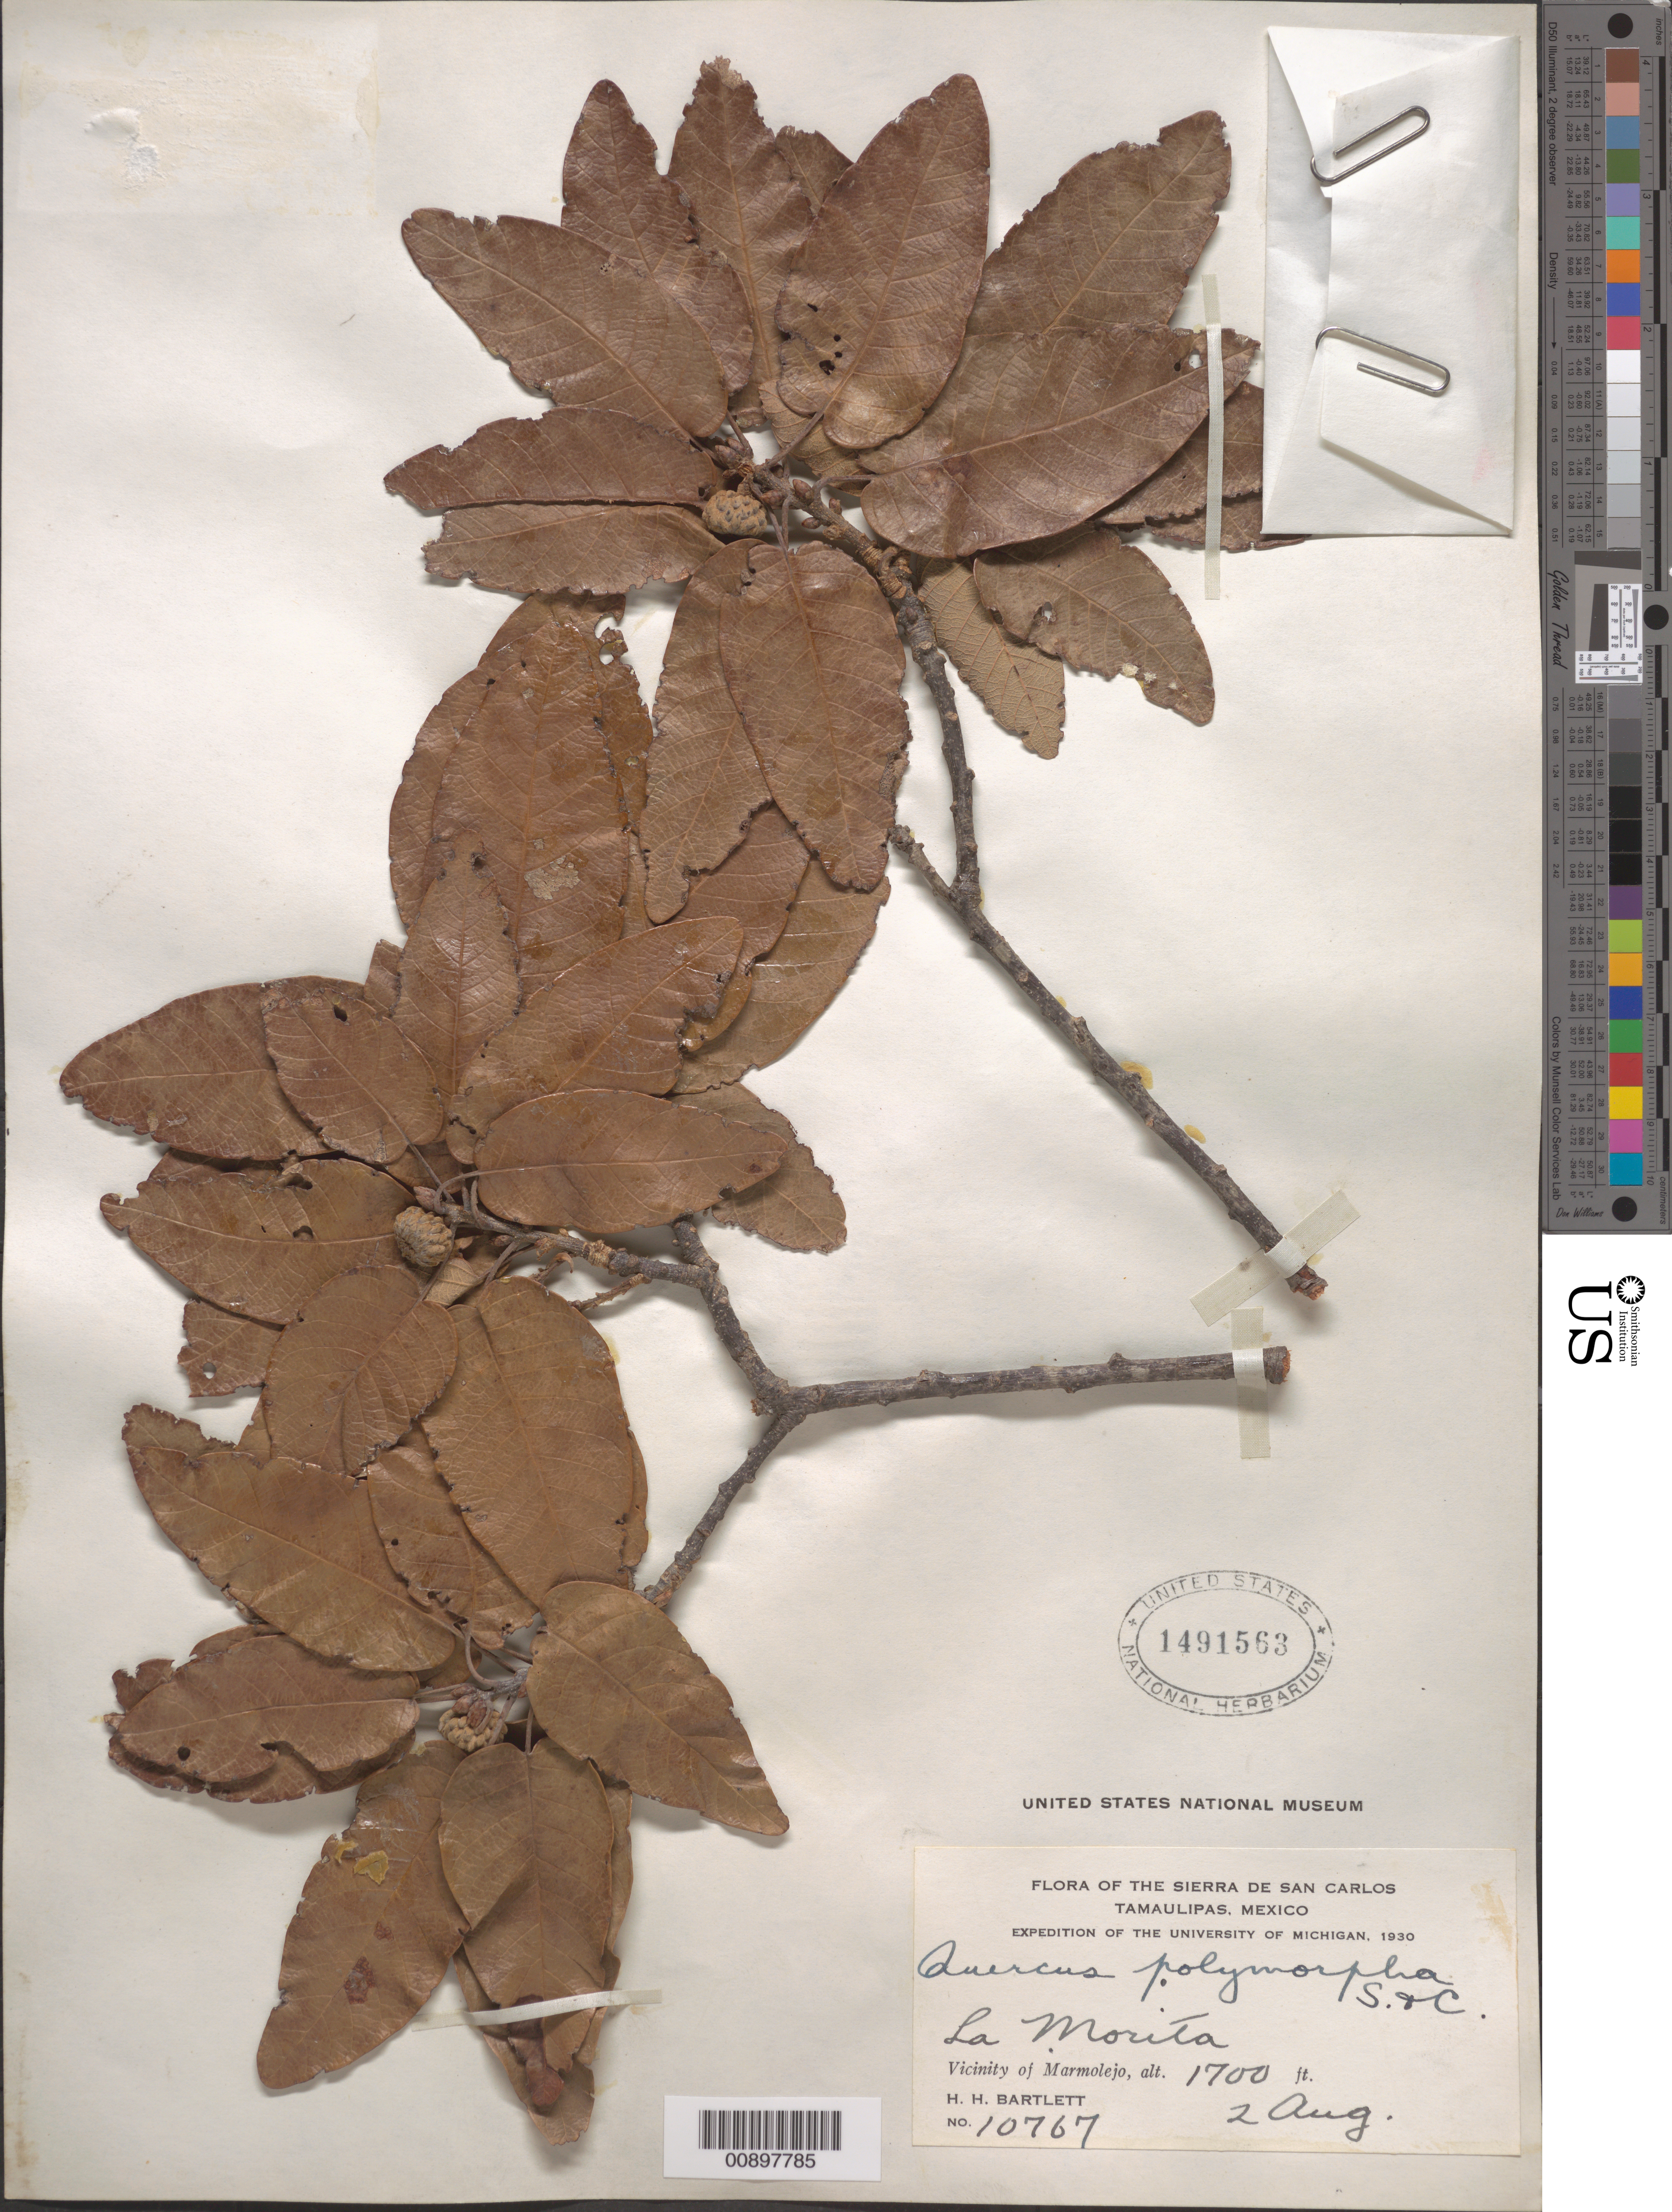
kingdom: Plantae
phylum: Tracheophyta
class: Magnoliopsida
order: Fagales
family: Fagaceae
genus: Quercus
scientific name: Quercus polymorpha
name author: Schltdl. & Cham.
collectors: H. H. Bartlett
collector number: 10767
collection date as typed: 02 Aug 1930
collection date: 1930-08-02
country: Mexico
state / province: Tamaulipas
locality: La Morita. Vicinity of Marmolejo. Sierra de San Carlos, Tamaulipas.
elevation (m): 518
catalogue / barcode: US 1491563